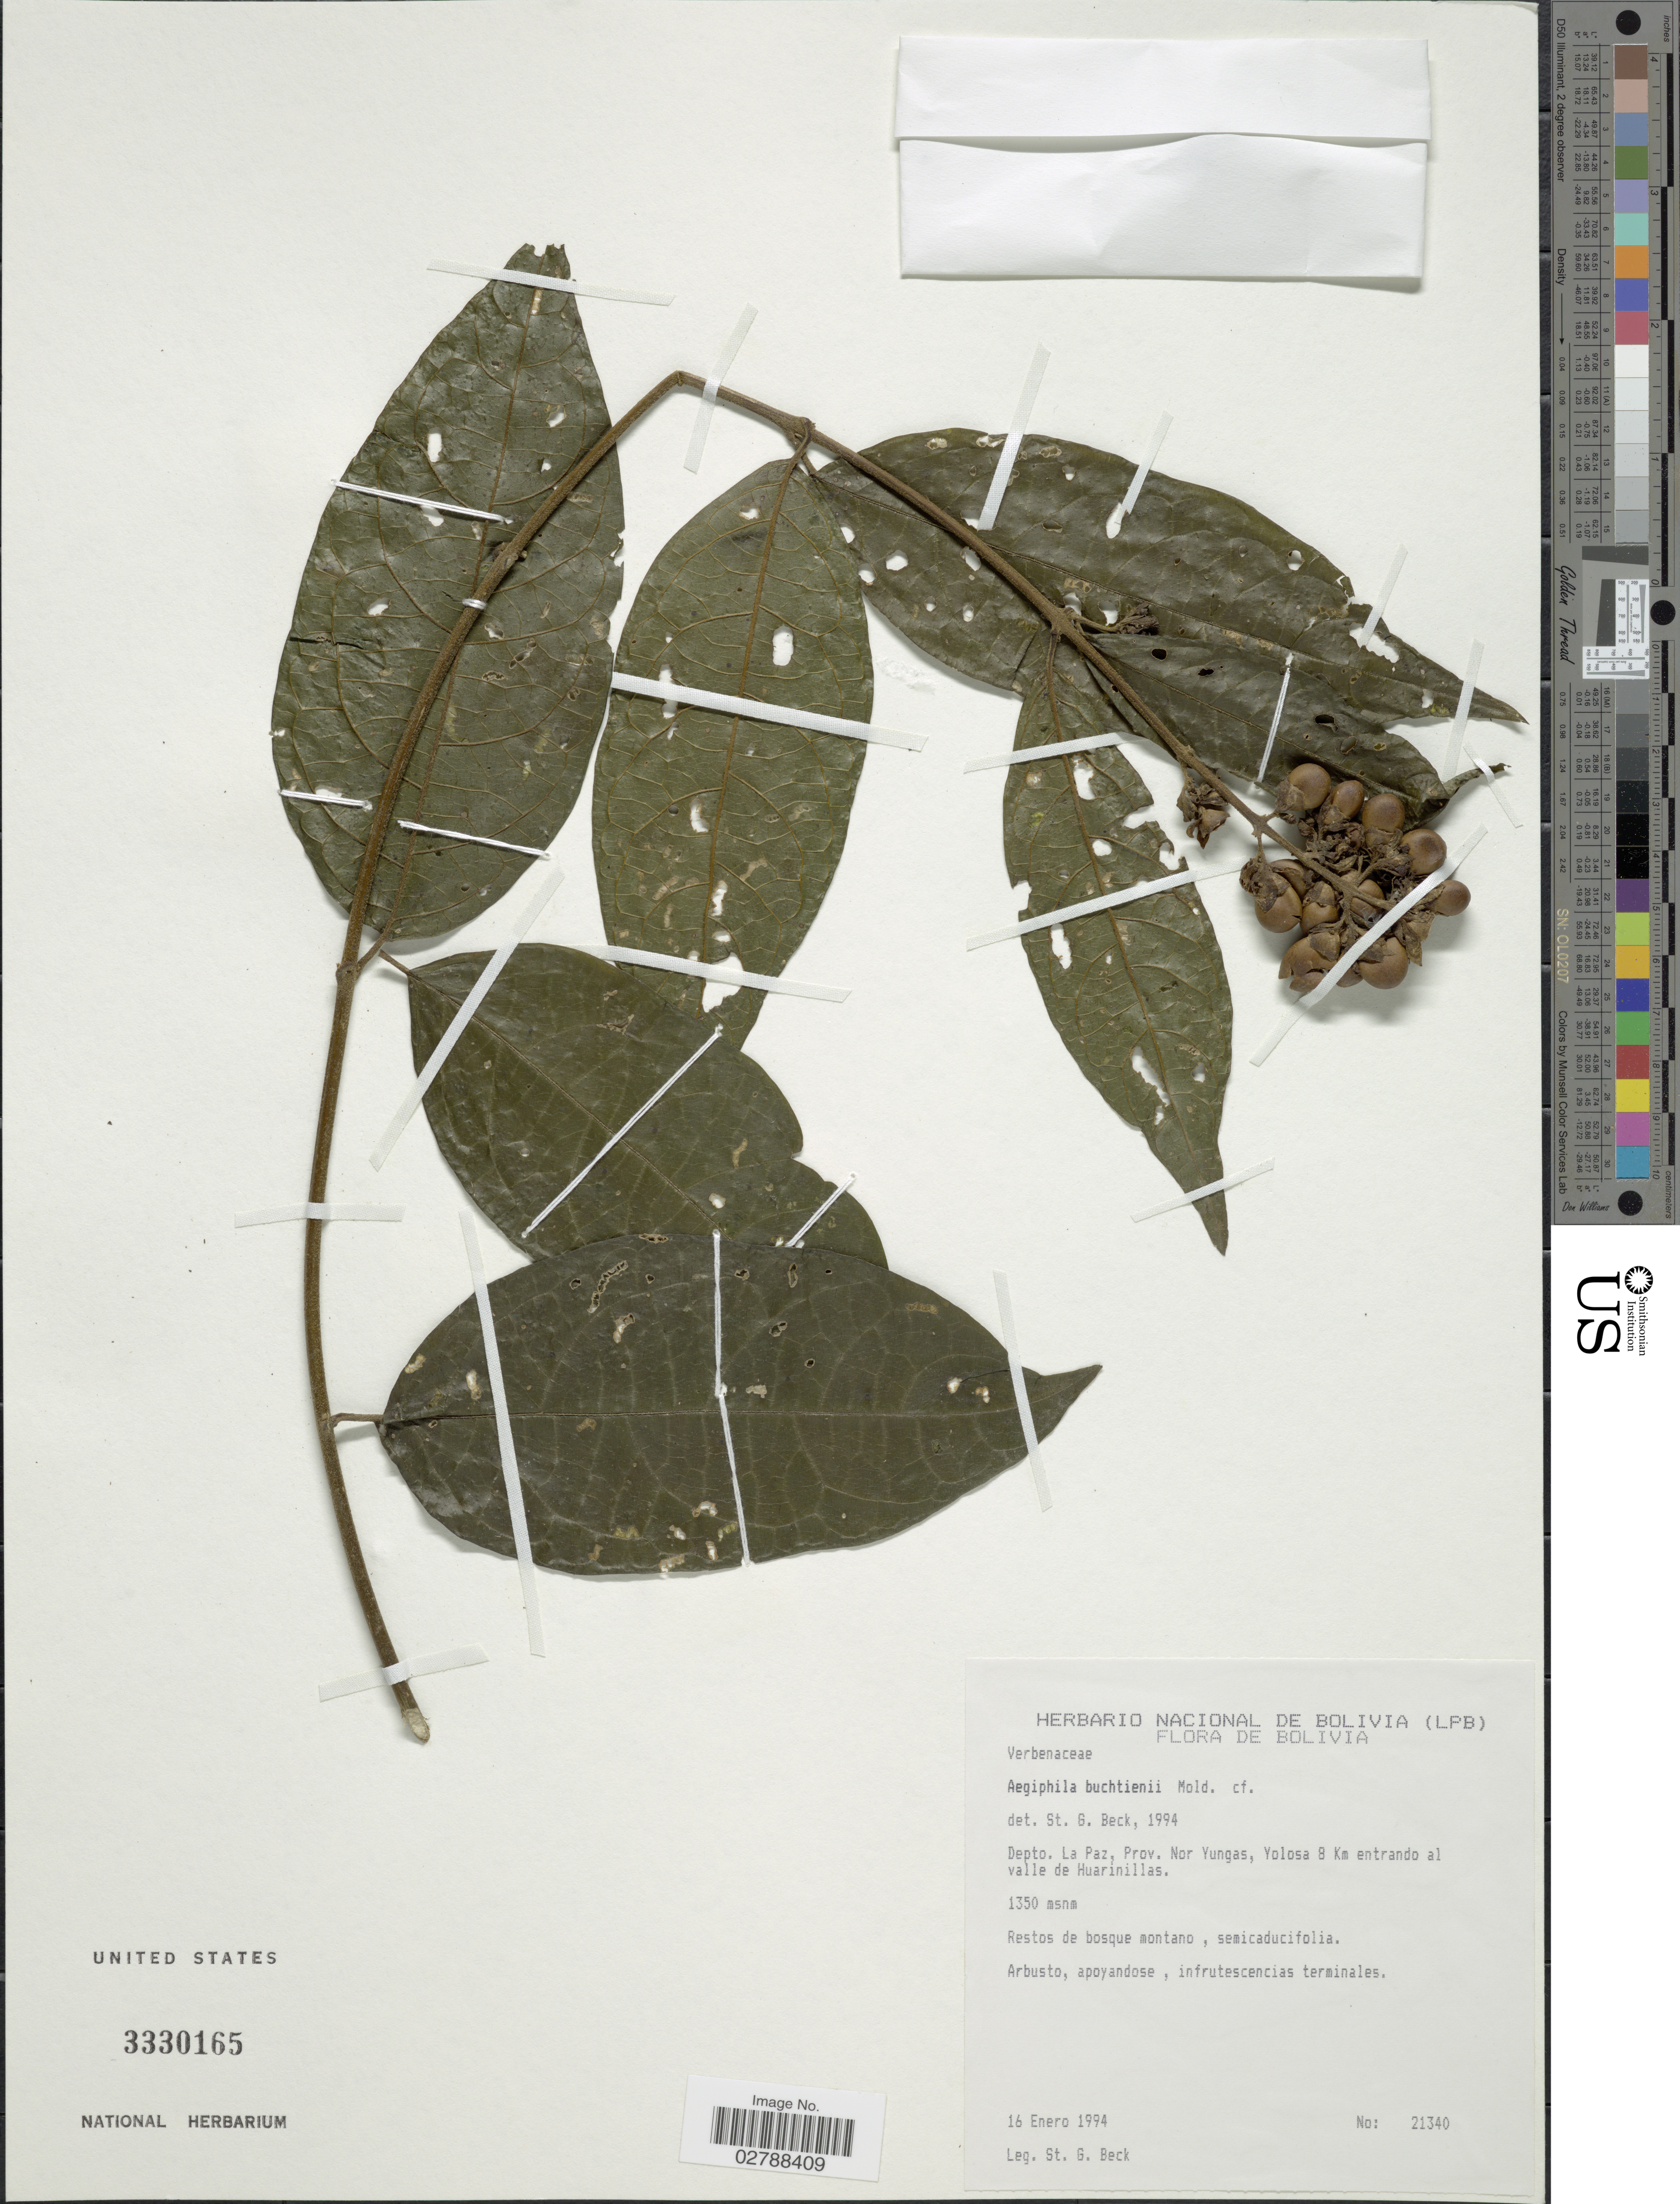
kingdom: Plantae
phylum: Tracheophyta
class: Magnoliopsida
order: Lamiales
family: Lamiaceae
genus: Aegiphila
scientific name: Aegiphila buchtienii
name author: Moldenke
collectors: S. G. Beck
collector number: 21340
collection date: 1994-01-16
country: Bolivia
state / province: La Paz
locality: Depto. La Paz, Prov. Nor Yungas, Yolosa 8 Km entrando al valle de Huarinillas.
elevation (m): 1350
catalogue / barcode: US 3330165